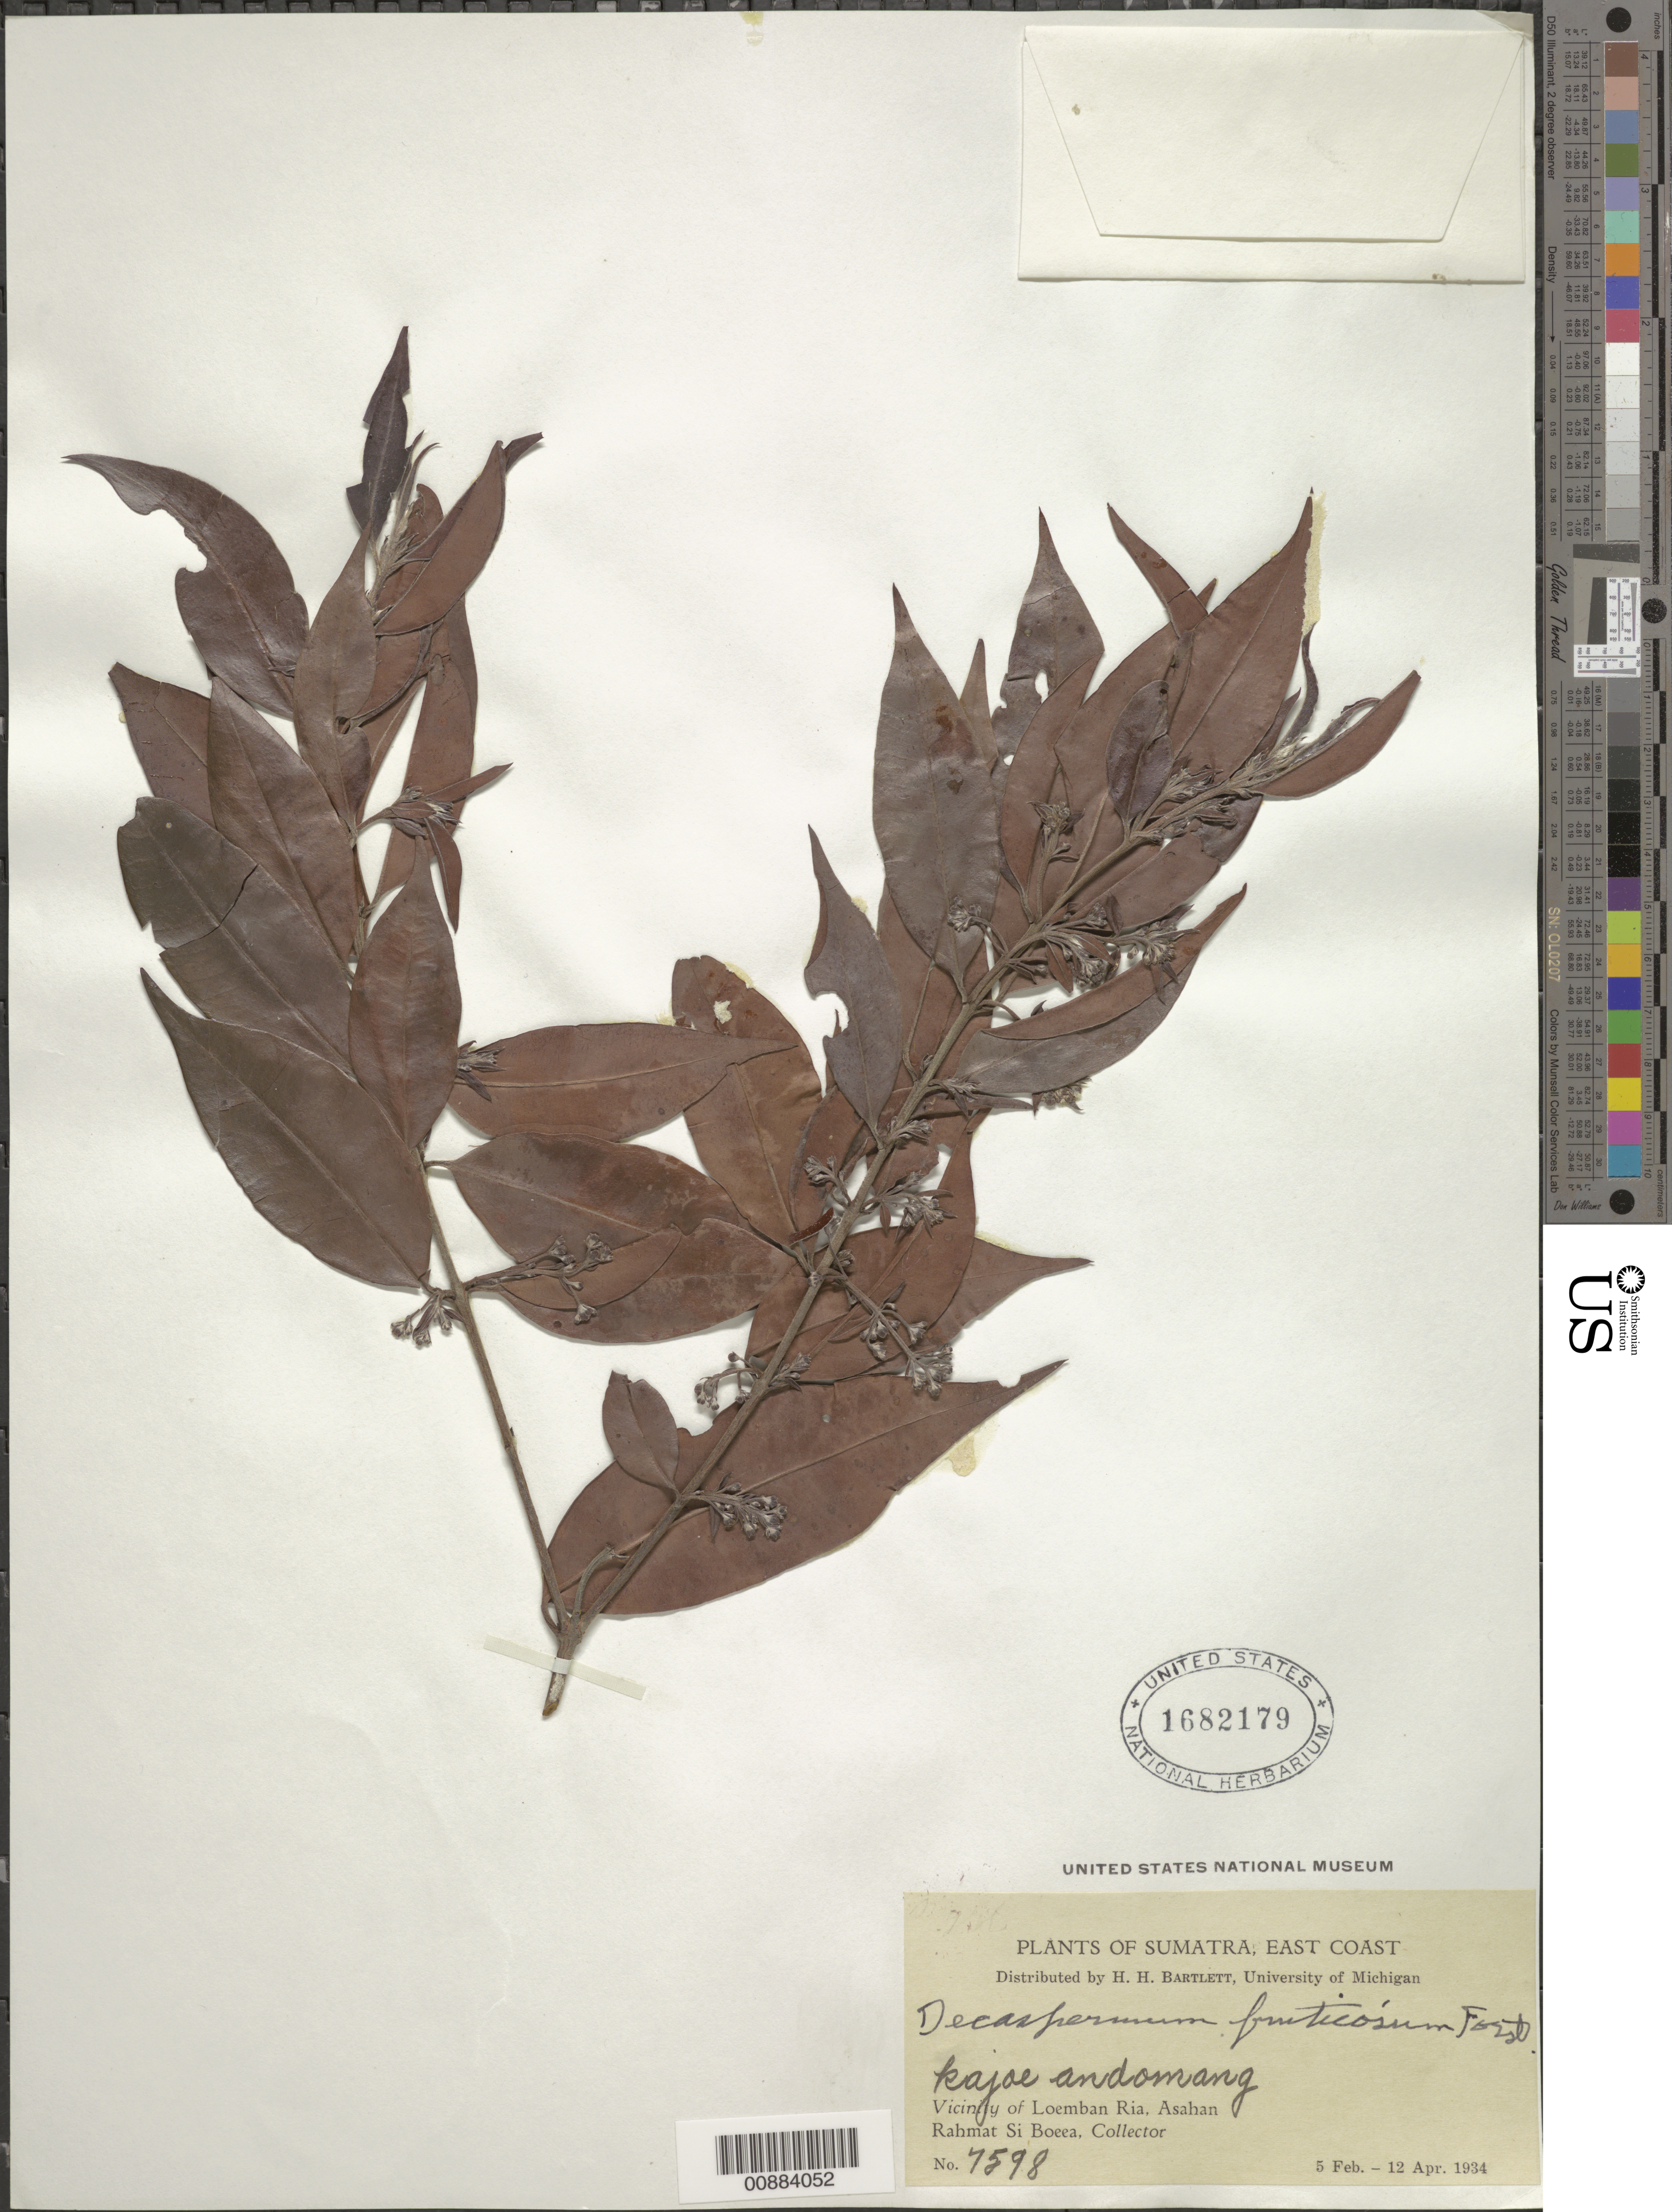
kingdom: Plantae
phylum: Tracheophyta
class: Magnoliopsida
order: Myrtales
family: Myrtaceae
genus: Decaspermum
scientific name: Decaspermum parviflorum subsp. parviflorum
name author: (Lam.) A.J. Scott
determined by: Strong, Mark T., (BOT), Smithsonian Institution - National Museum of Natural History (UNITED STATES)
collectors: Rahmat Si Boeea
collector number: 7598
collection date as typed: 05 Feb 1934 to 12 Apr 1934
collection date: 1934-02-05/1934-04-12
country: Indonesia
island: Sumatra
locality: Vicinity of Loemban Ria, Asahan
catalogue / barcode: US 1682179